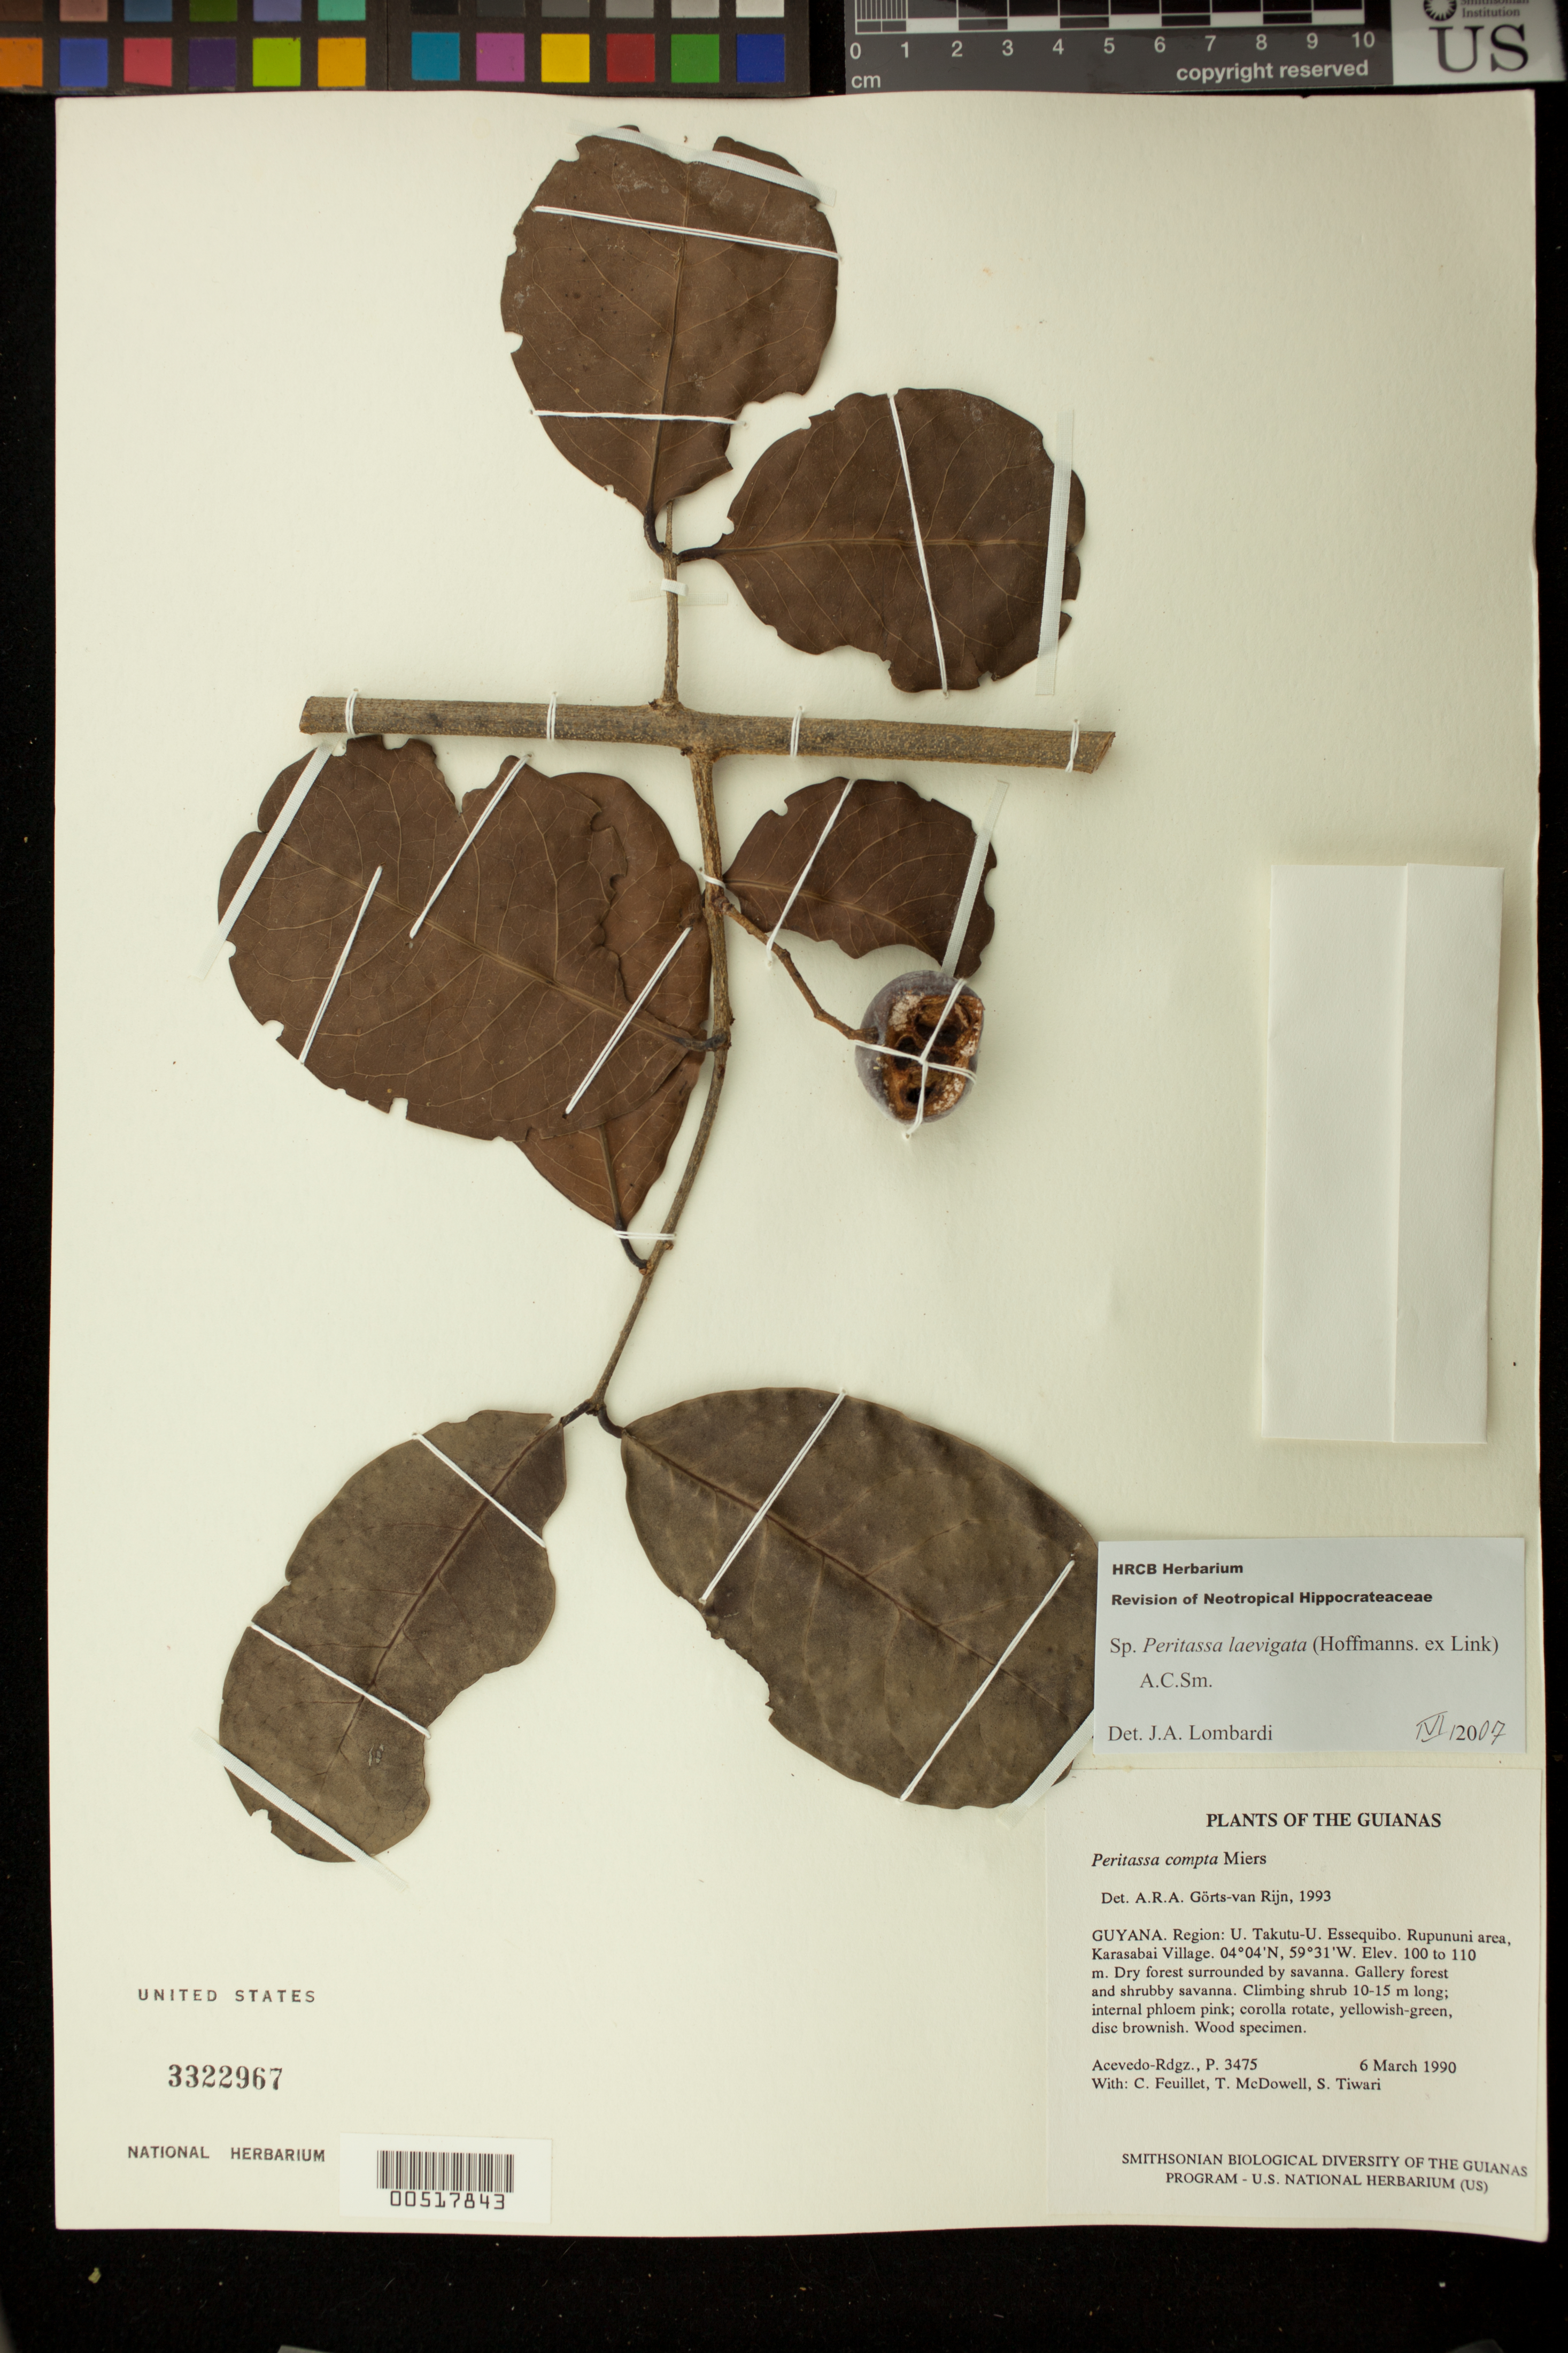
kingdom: Plantae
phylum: Tracheophyta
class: Magnoliopsida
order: Celastrales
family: Celastraceae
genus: Peritassa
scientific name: Peritassa laevigata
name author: (Hoffmanns. ex Link) A.C. Sm.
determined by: Lombardi, Julio A.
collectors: P. Acevedo-Rodr., C. Feuillet, T. McDowell & S. Tiwari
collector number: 3475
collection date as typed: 06 Mar 1990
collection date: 1990-03-06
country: Guyana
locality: U. Takutu - U. Essequibo. Rupununi area, Karasabai Village.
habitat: Dry forest surrounded by savanna. Gallery forest and shrubby savanna.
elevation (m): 100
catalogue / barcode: US 3322967